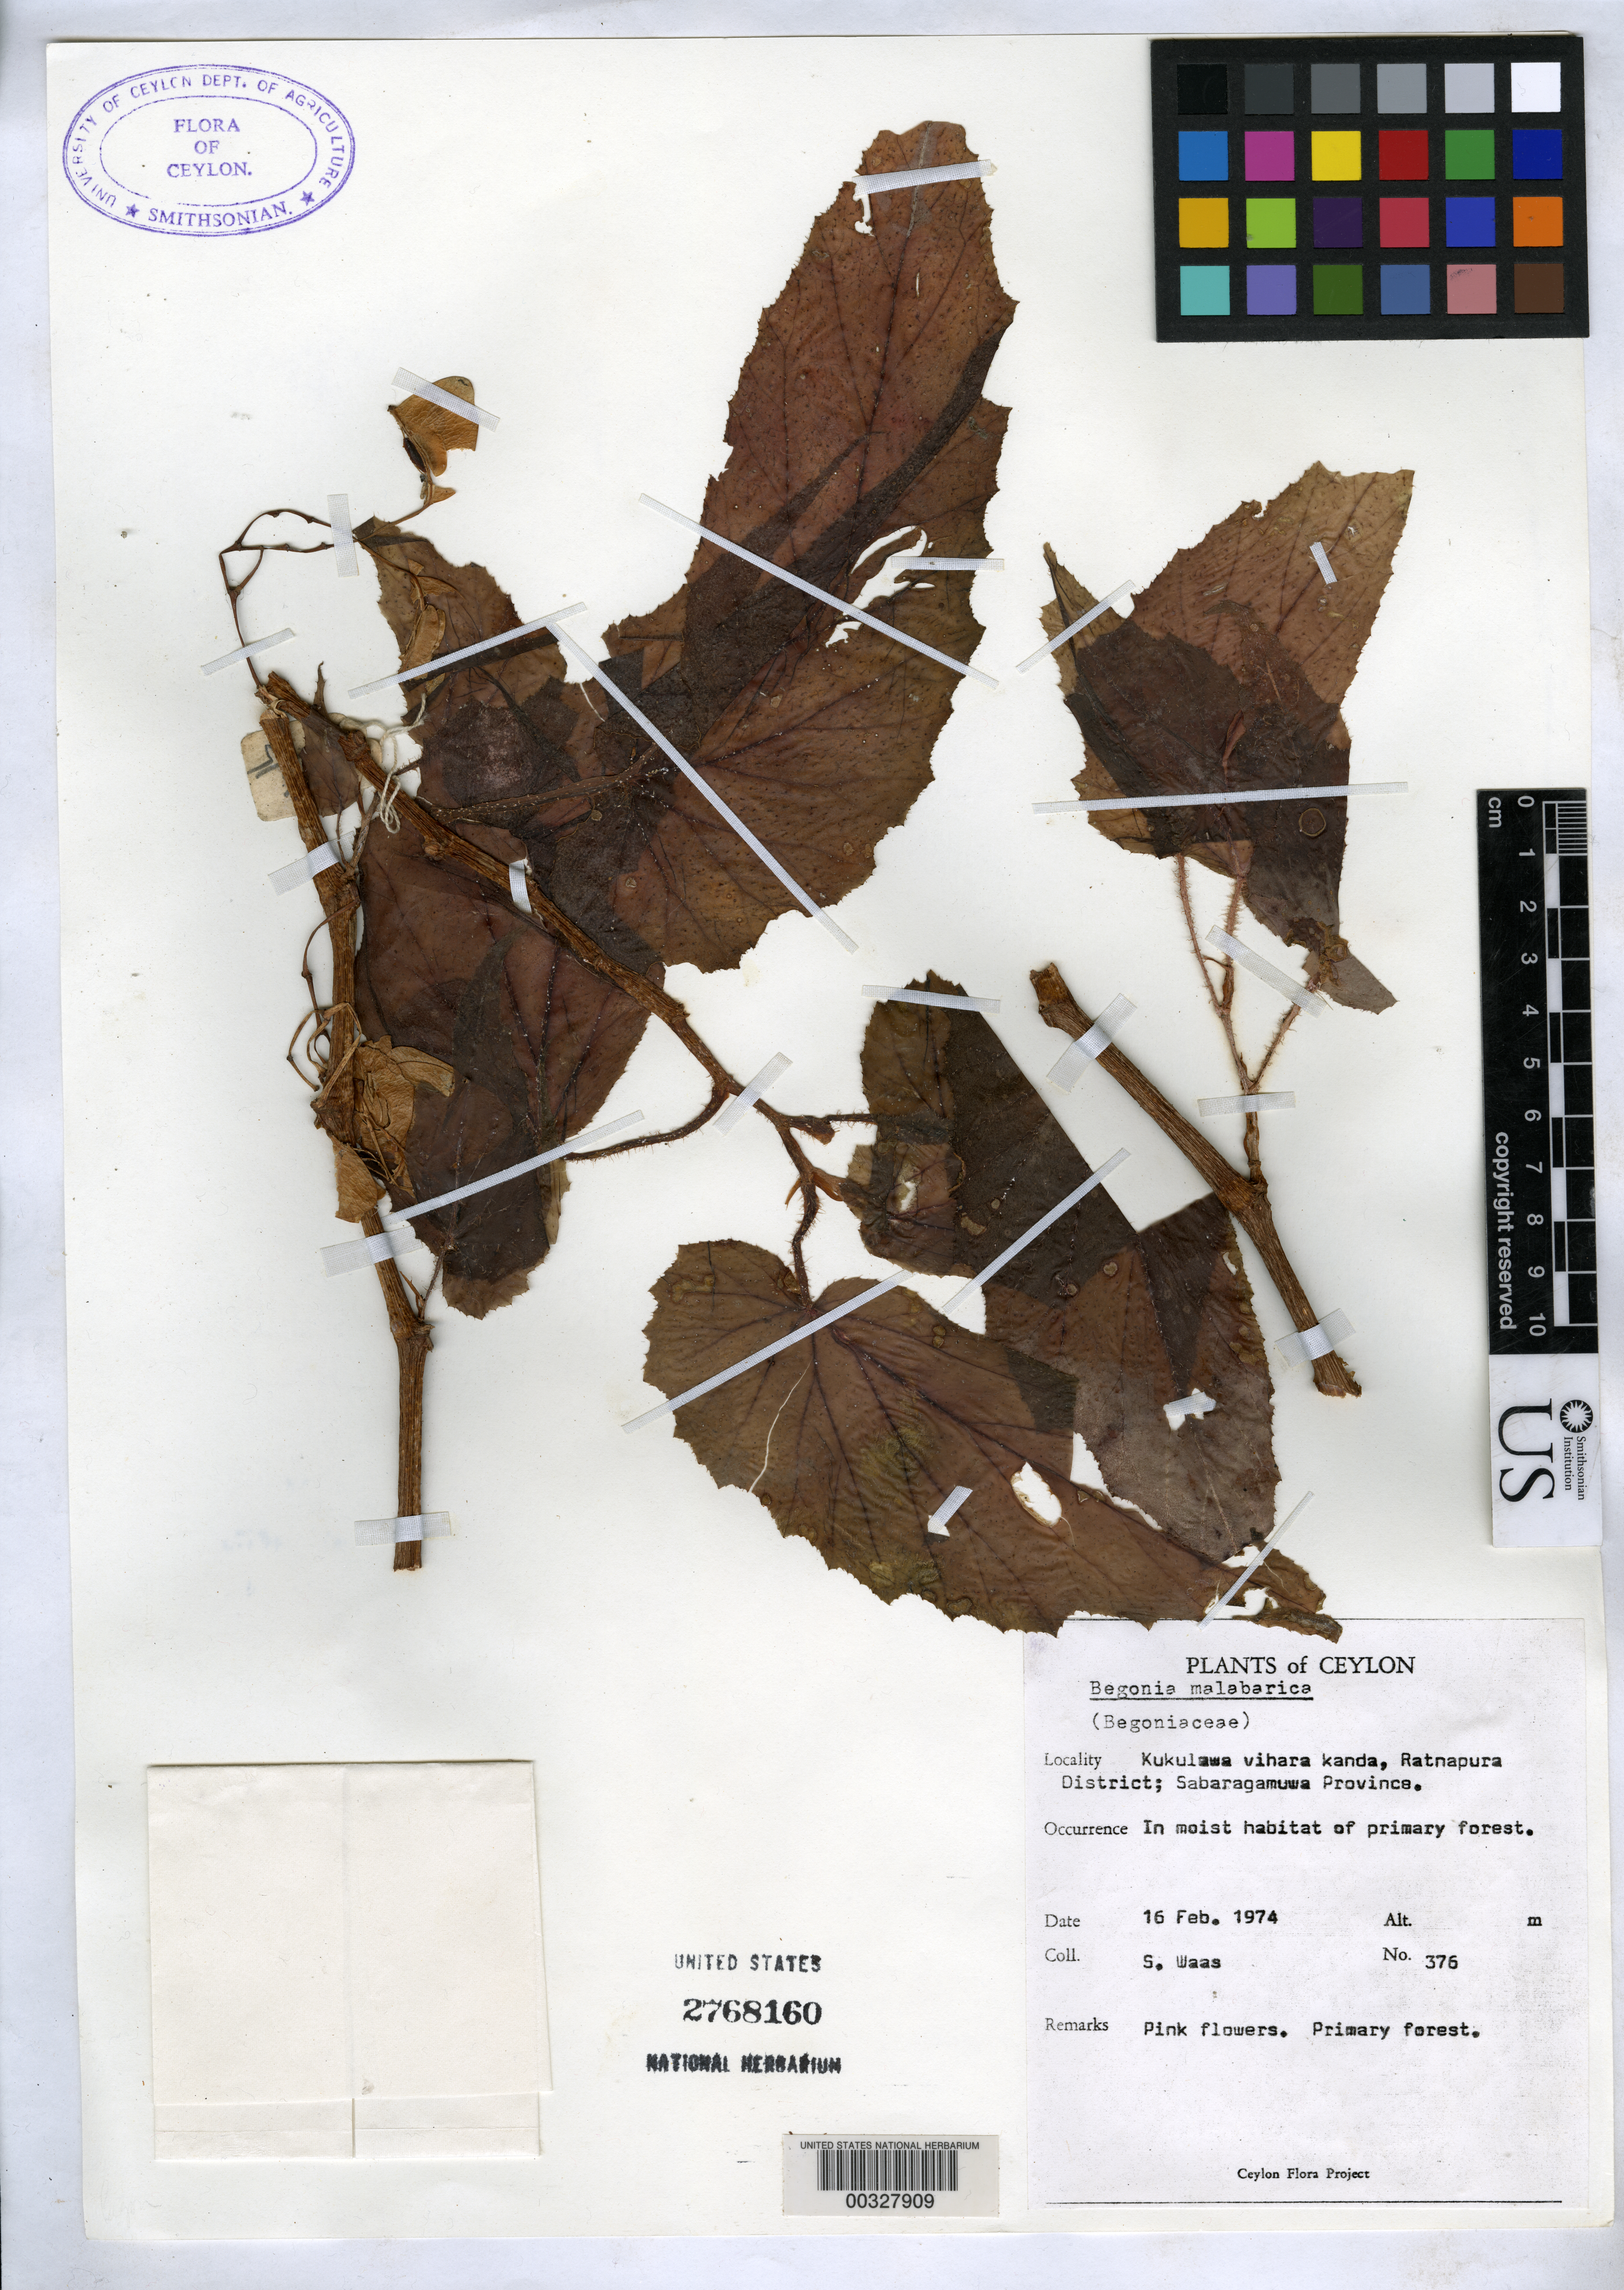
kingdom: Plantae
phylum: Tracheophyta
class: Magnoliopsida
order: Cucurbitales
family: Begoniaceae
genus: Begonia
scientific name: Begonia malabarica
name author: Lam.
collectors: S. Waas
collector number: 376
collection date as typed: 16 Feb 1974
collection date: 1974-02-16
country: Sri Lanka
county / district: Ratnapura Dist.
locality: Sabaragumuwa province, kukulawa vihara kanda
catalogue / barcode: US 2768160